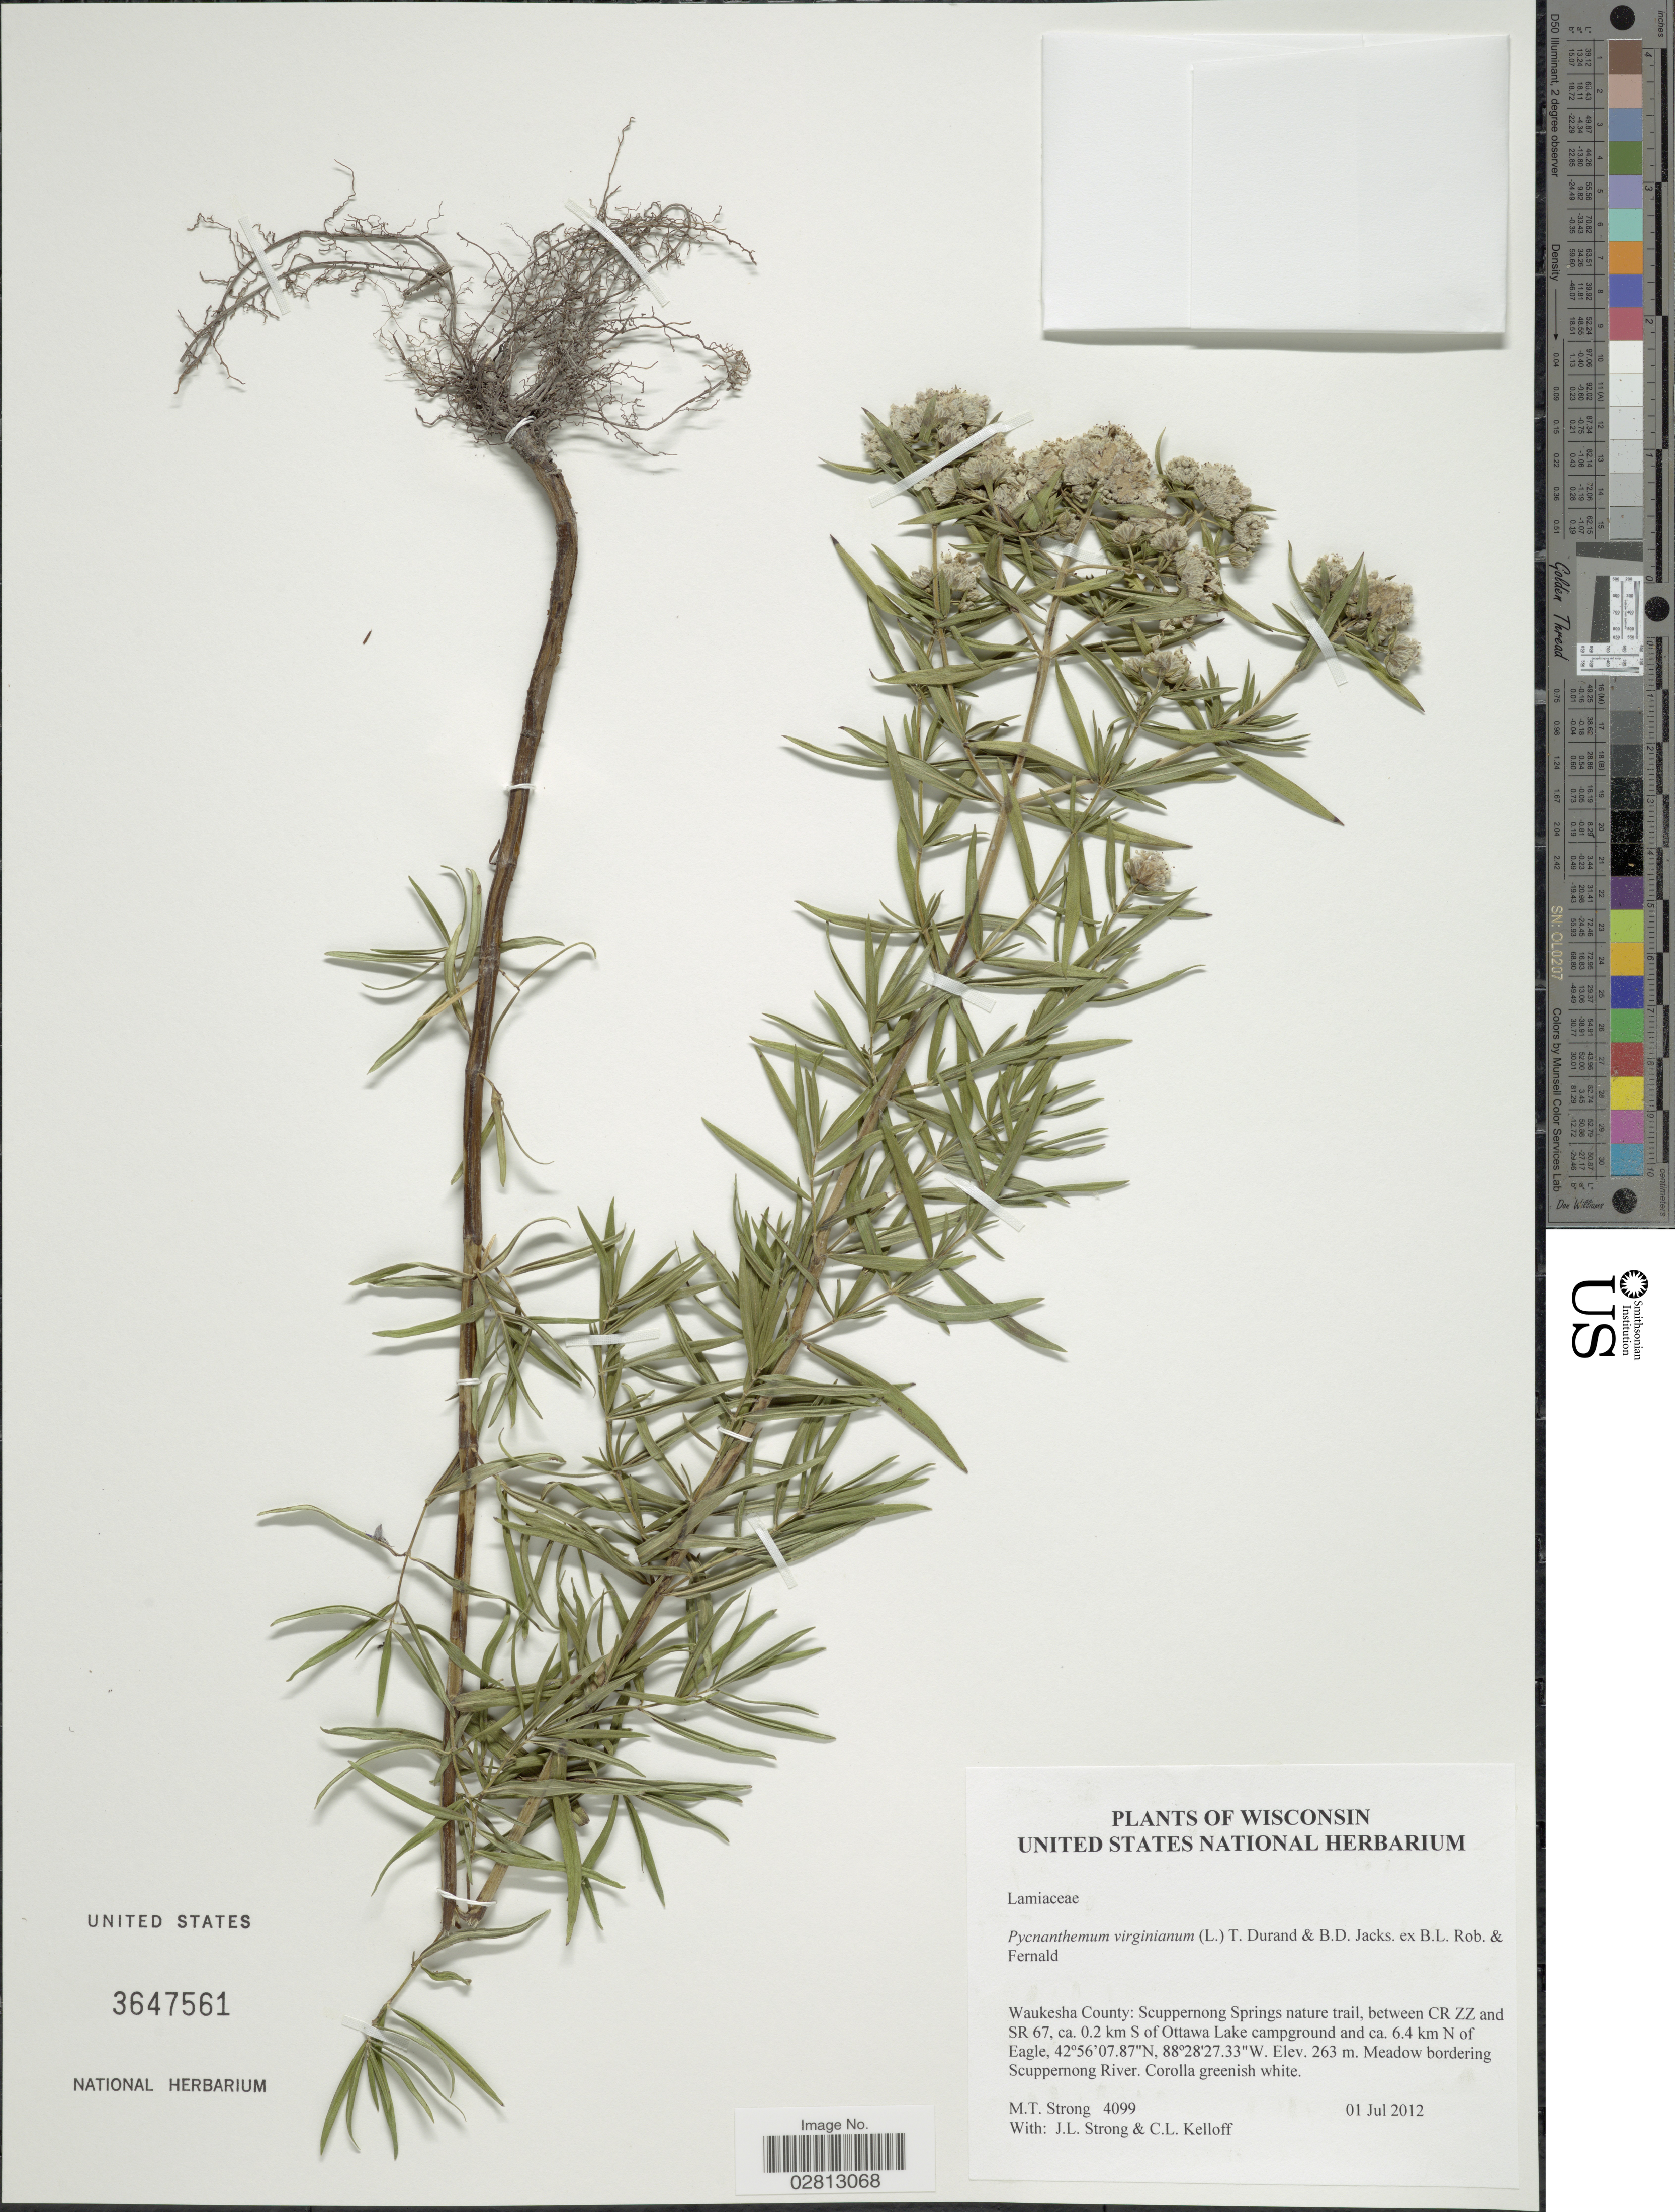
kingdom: Plantae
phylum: Tracheophyta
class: Magnoliopsida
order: Lamiales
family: Lamiaceae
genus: Pycnanthemum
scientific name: Pycnanthemum virginianum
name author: (L.) Durand & B.D. Jacks. ex B.L. Rob. & Fernald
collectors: M. T. Strong, J. L. Strong & C. L. Kelloff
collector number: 4099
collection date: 2012-07-01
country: United States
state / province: Wisconsin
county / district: Waukesha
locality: Waukesha County: Scuppernong Springs nature trail, between CR ZZ and SR 67, ca. 0.2 km S of Ottawa Lake campground and ca. 6.4 km N of Eagle. Meadow bordering Scuppernong River.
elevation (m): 263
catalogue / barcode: US 3647561